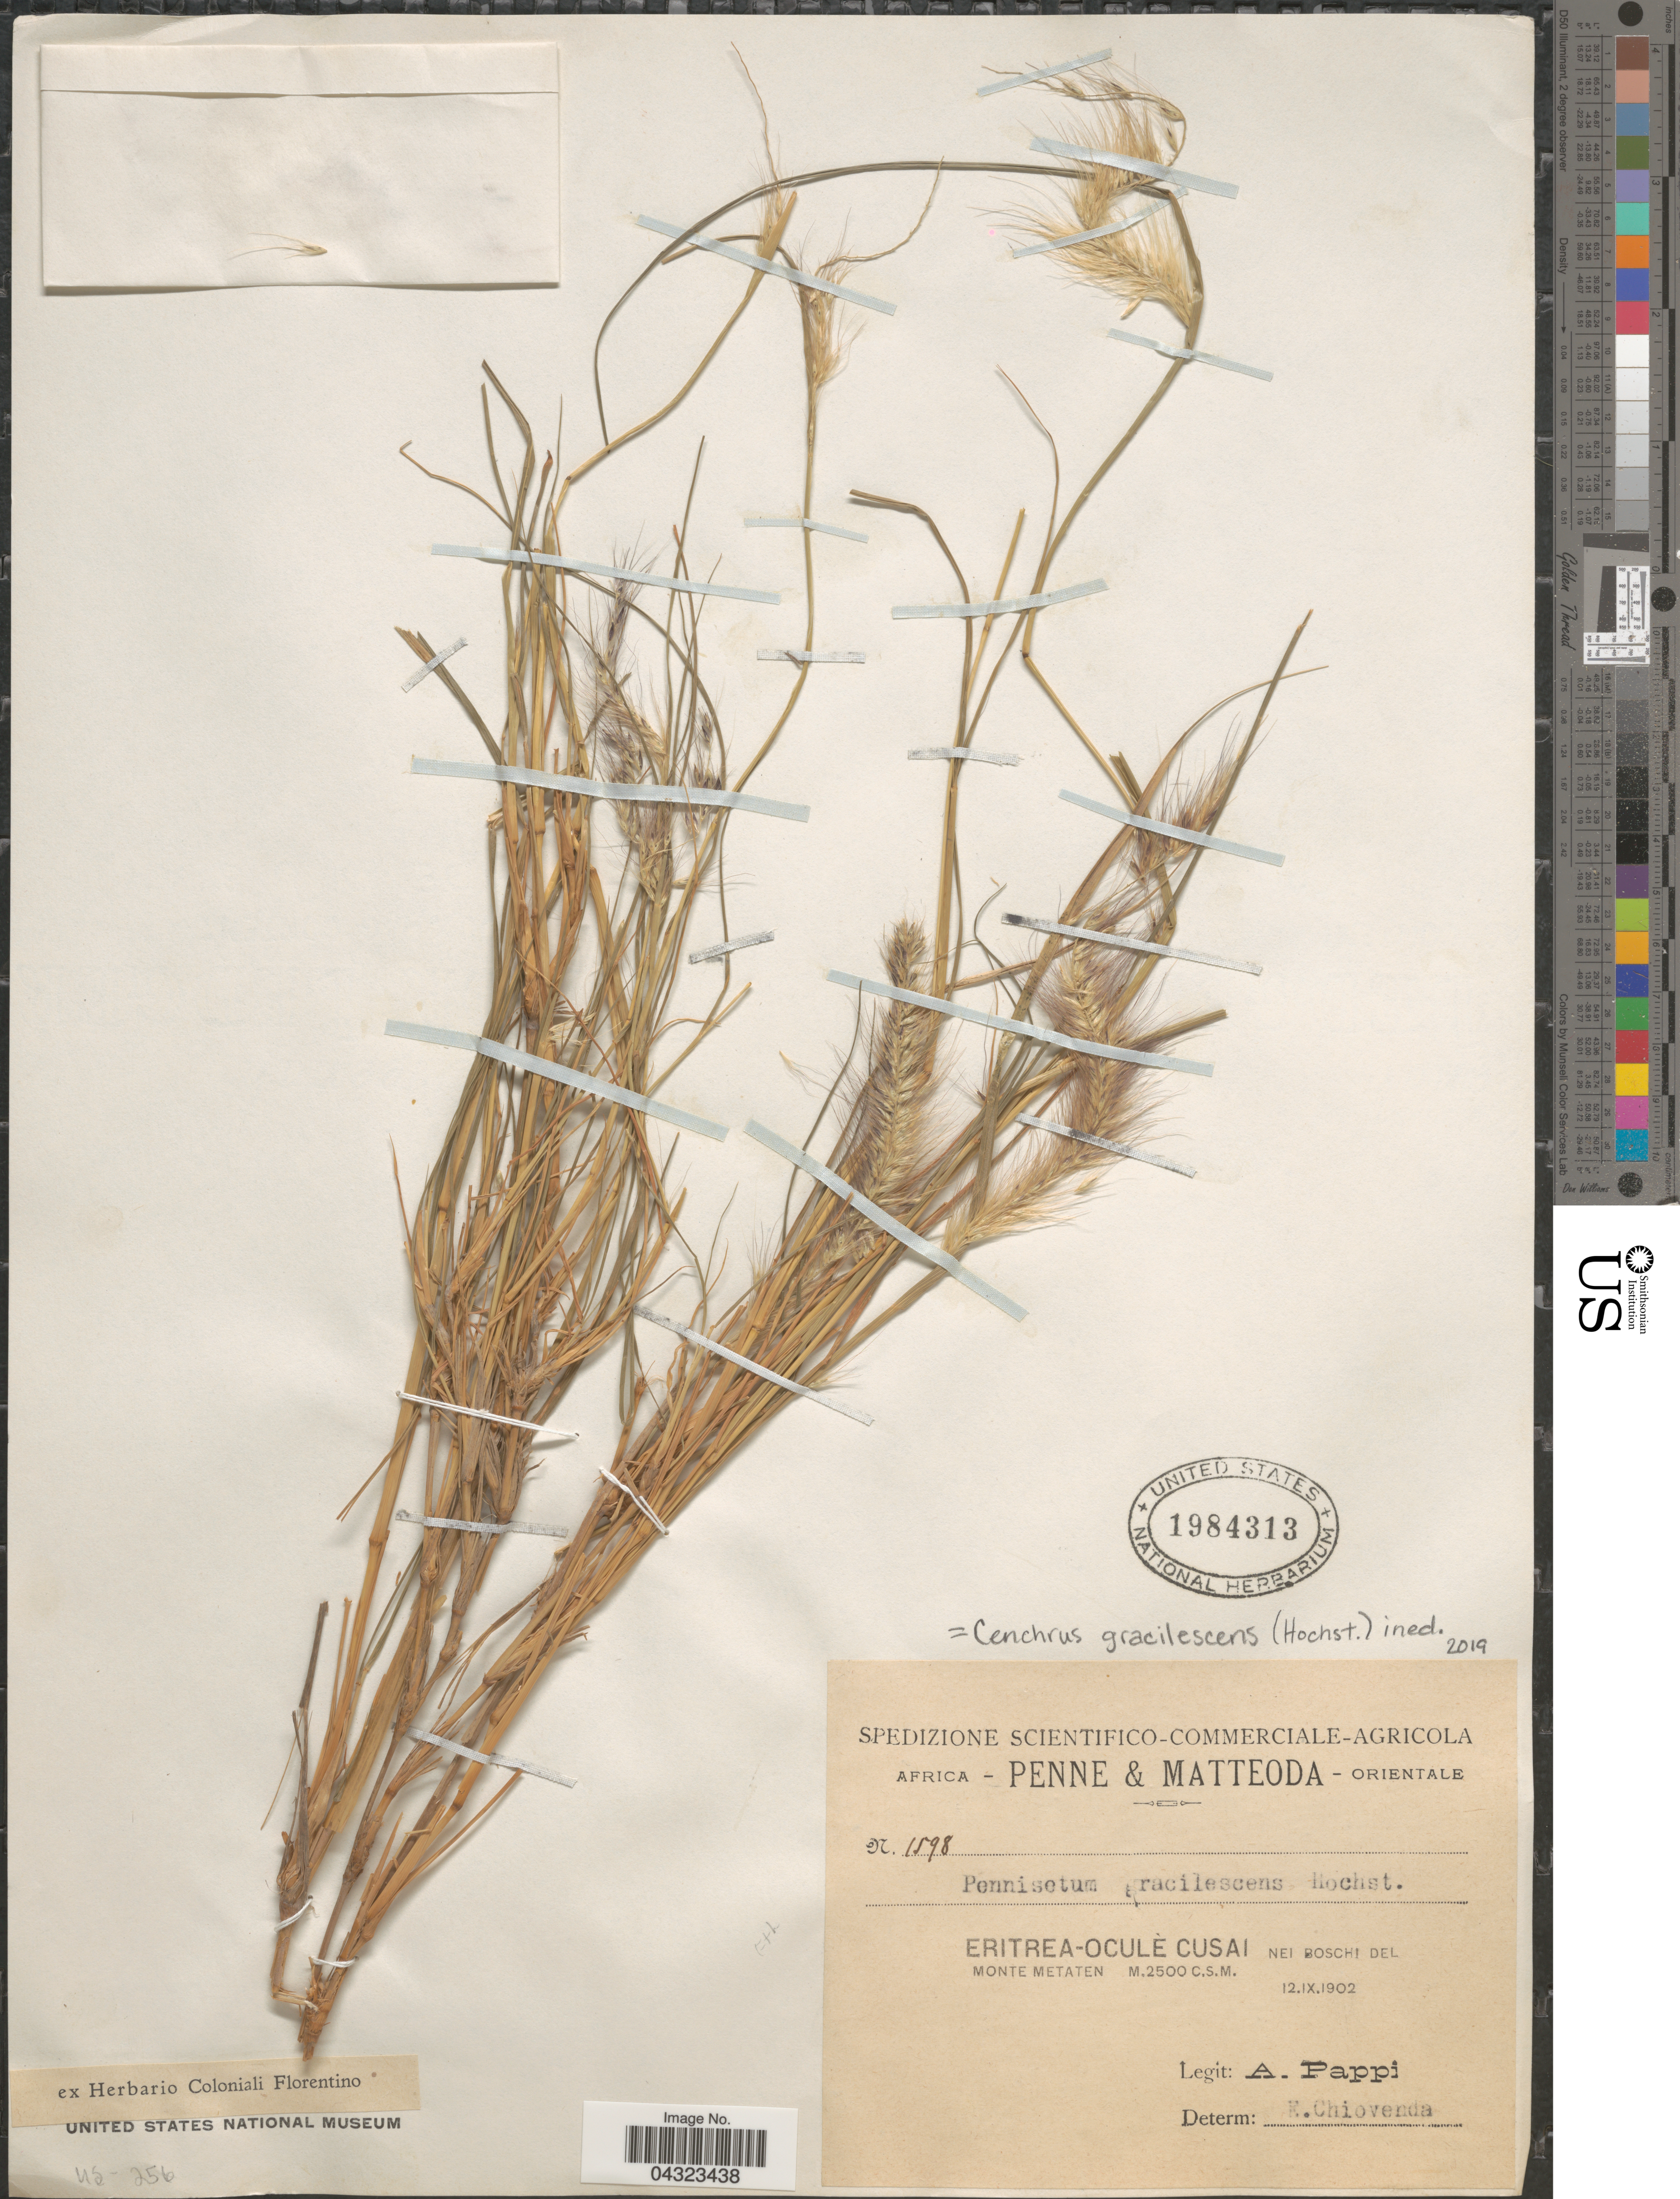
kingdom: Plantae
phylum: Tracheophyta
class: Liliopsida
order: Poales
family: Poaceae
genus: Cenchrus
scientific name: Cenchrus gracilescens (Hochst.) ined. PRP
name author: (Hochst.)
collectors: A. Pappi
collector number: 1598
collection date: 1902-09-12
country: Eritrea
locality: Oculè Cusai nei boschi del monte metaten.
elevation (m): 2500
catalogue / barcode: US 1984313